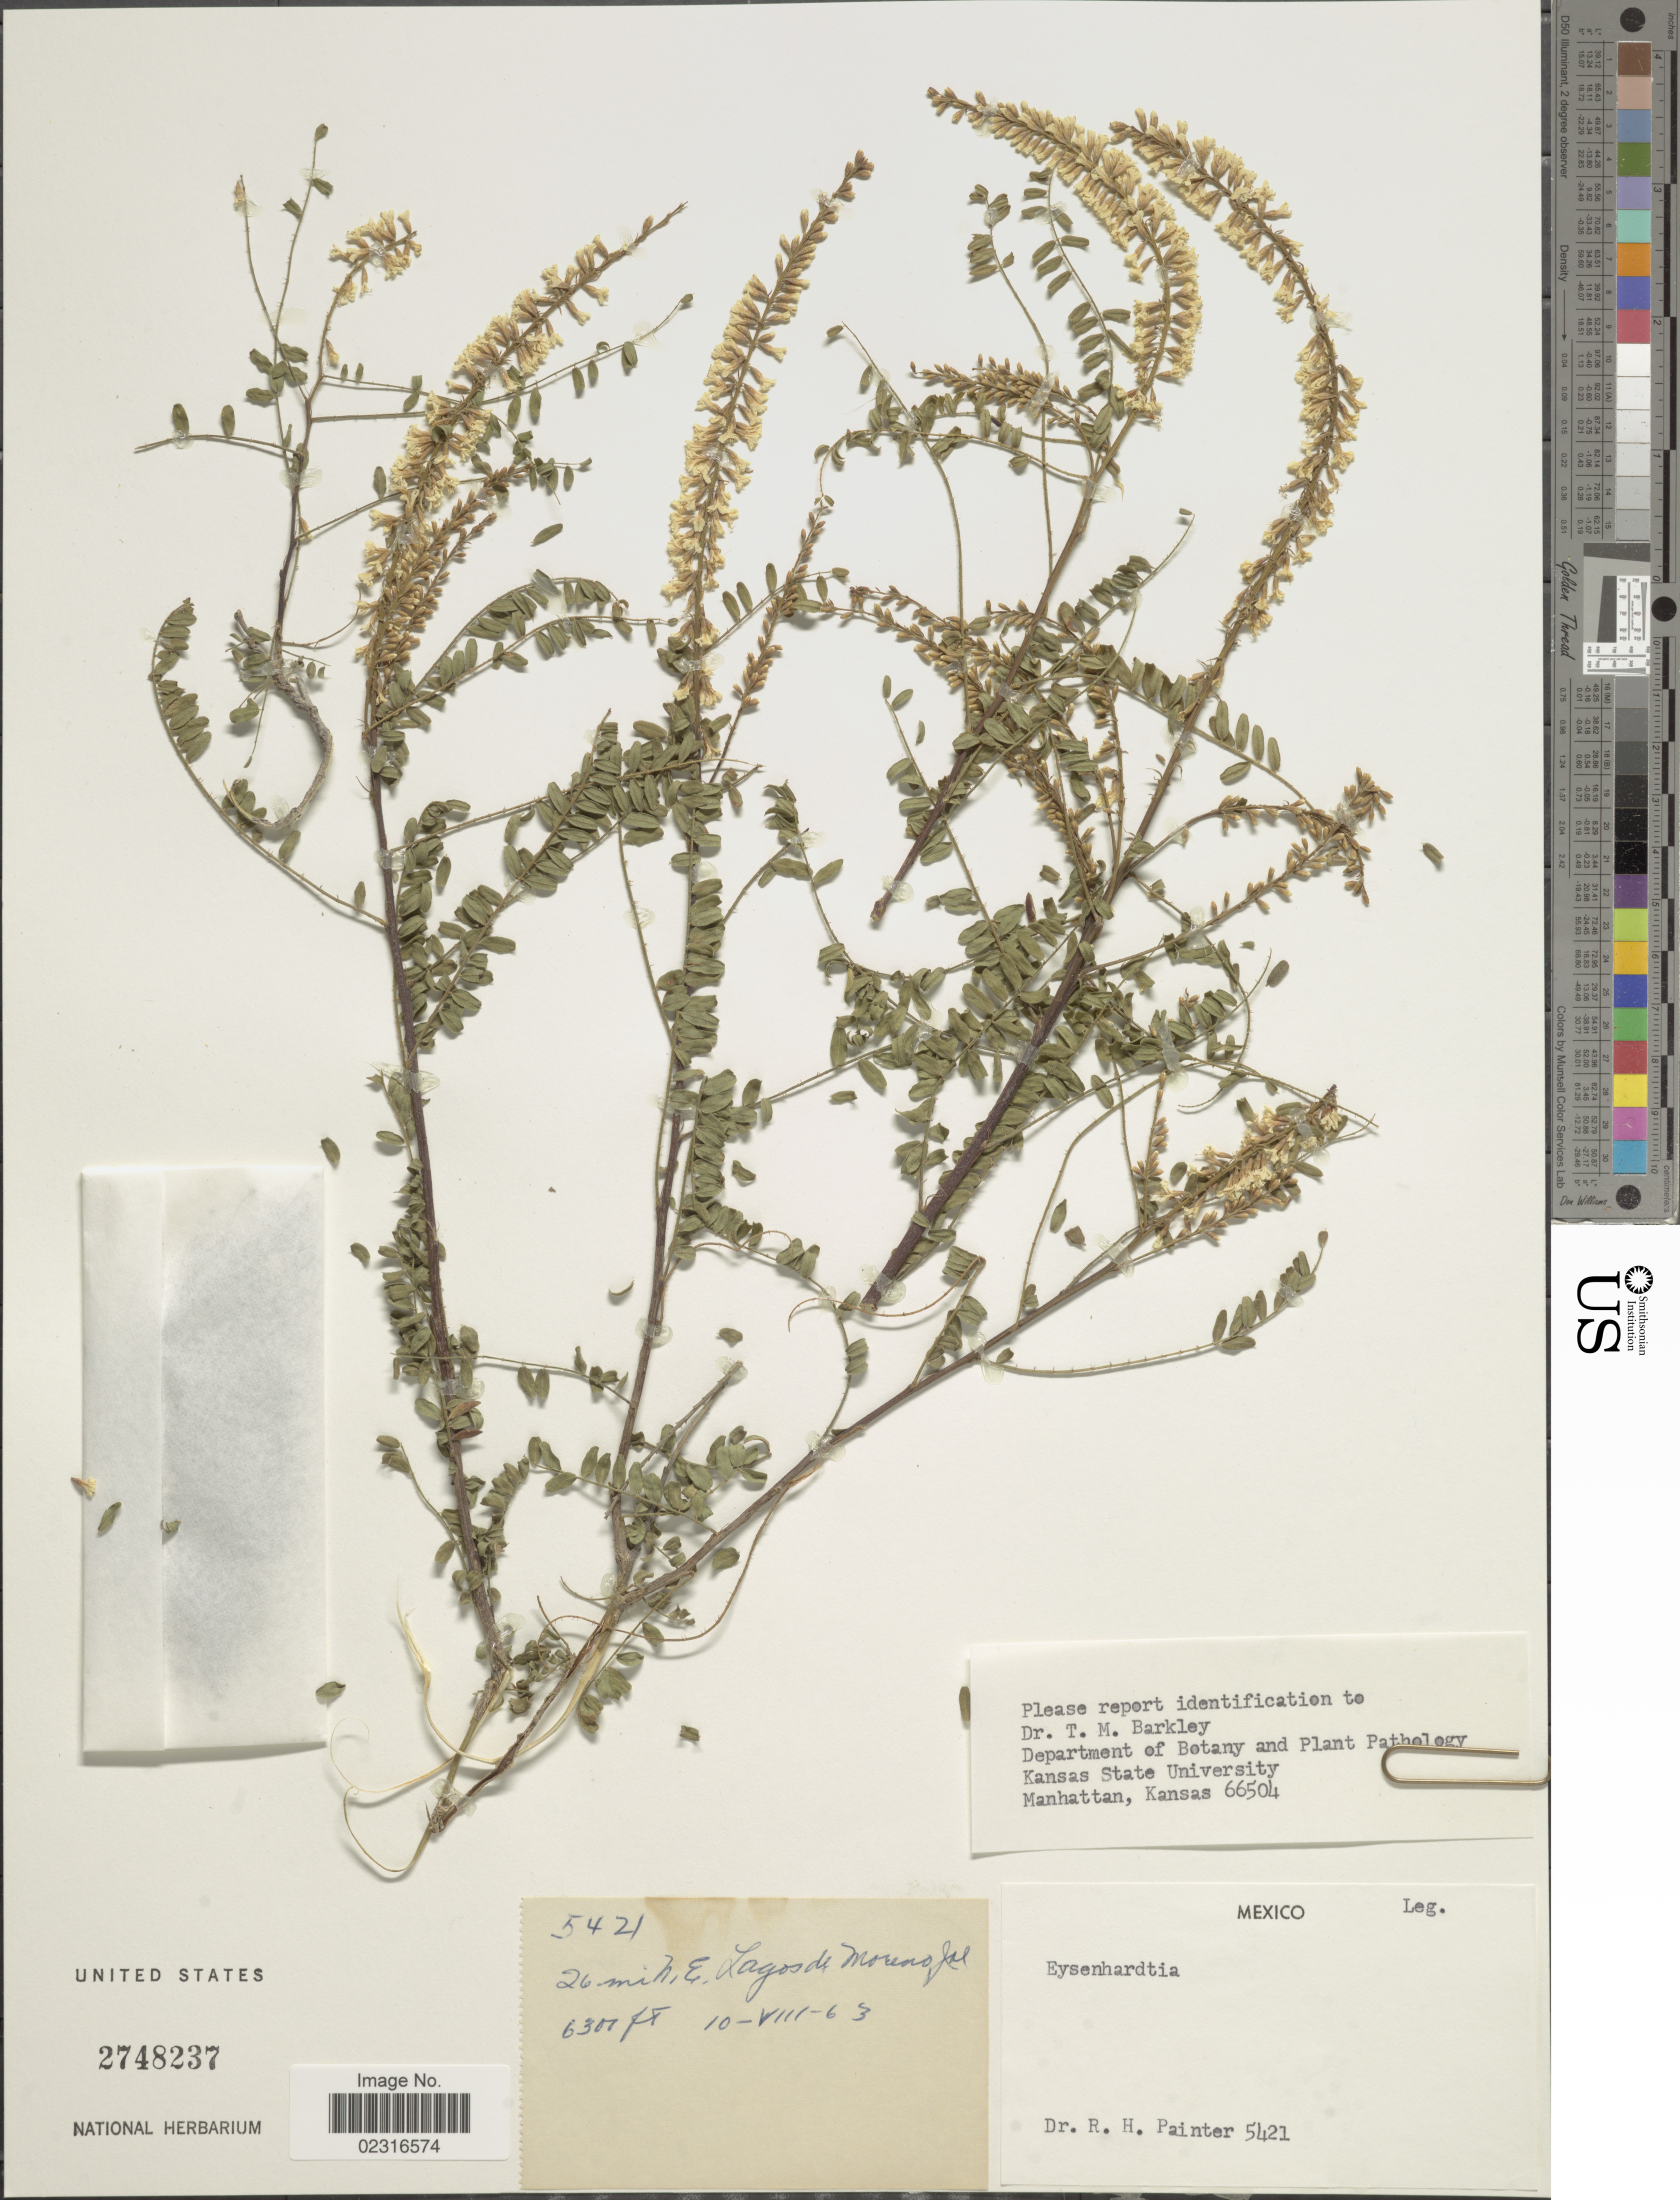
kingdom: Plantae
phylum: Tracheophyta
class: Magnoliopsida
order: Fabales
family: Fabaceae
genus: Eysenhardtia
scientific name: Eysenhardtia sp.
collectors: Painter, R. H.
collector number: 5421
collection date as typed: Transcribed d/m/y: 10/8/63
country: Mexico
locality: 26 miles. E. Lagos de Moreno Jal.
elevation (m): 1920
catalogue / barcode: US 2748237